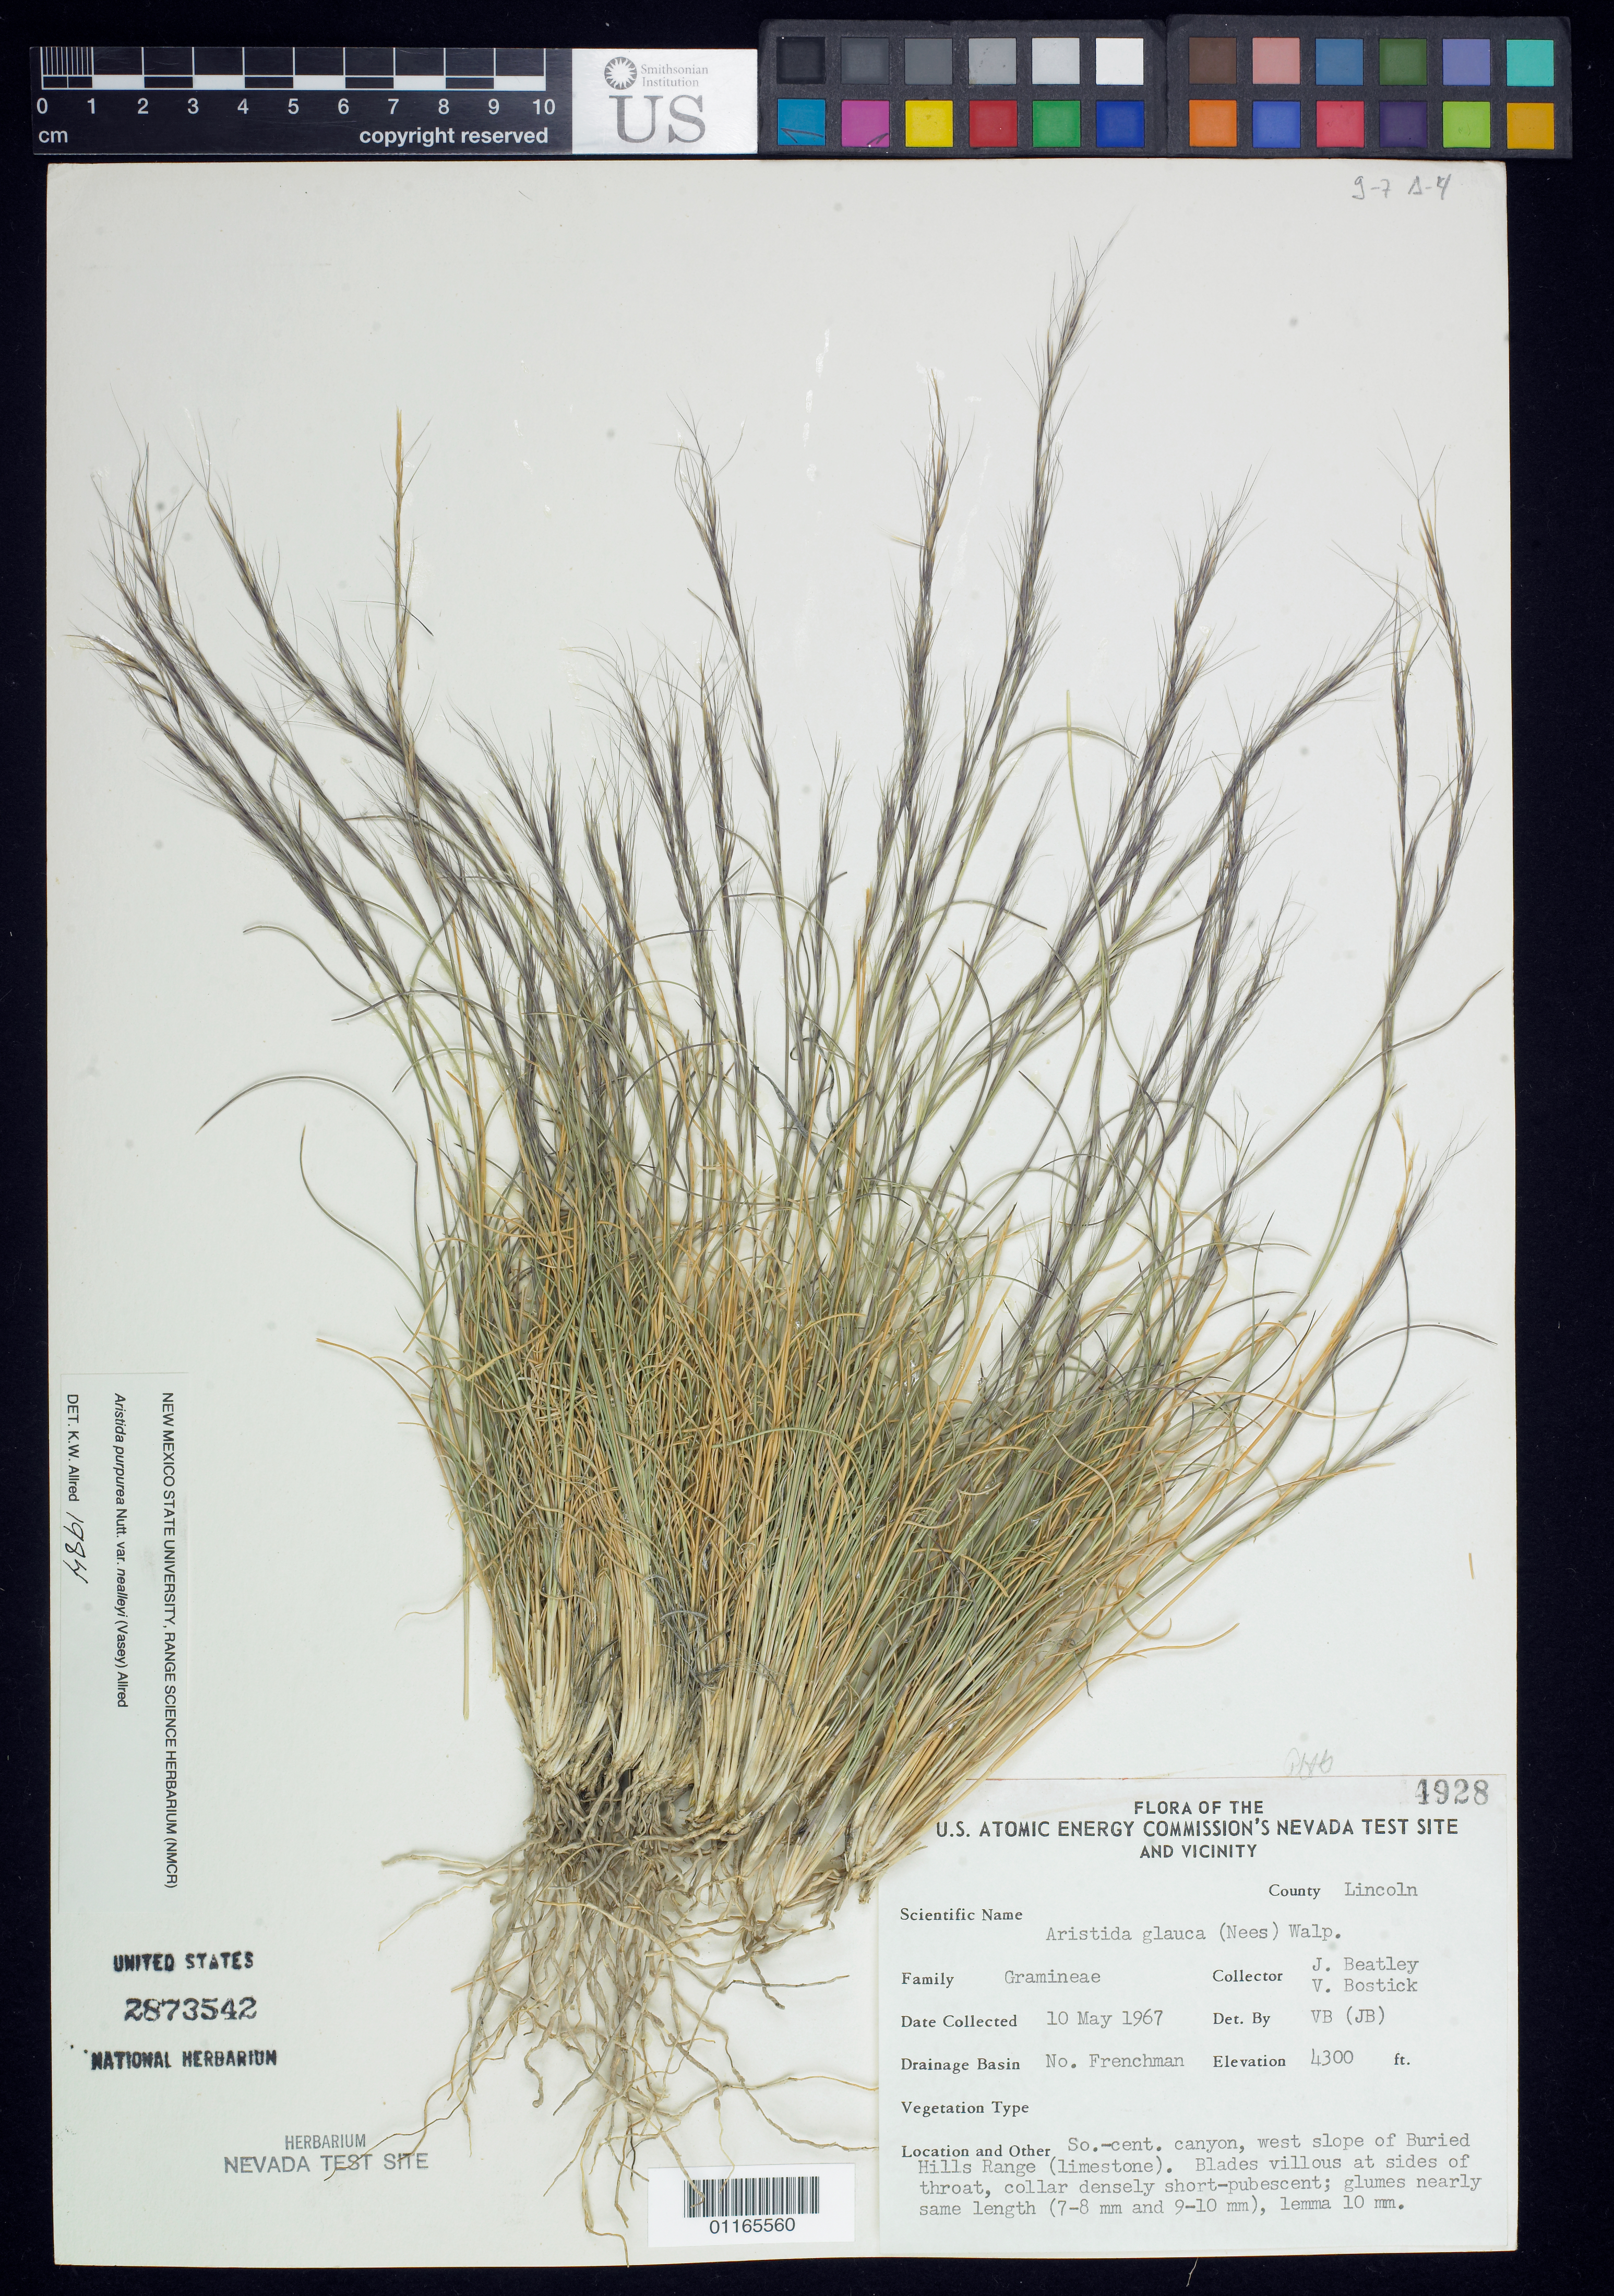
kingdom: Plantae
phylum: Tracheophyta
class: Liliopsida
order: Poales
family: Poaceae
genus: Aristida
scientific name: Aristida purpurea var. nealleyi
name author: (Vasey) Allred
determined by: Allred, Kelly W., Director & Curator (NMCR), New Mexico State University (UNITED STATES)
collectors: J. C. Beatley & V. Bostick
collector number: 4928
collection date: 1967-05-10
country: United States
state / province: Nevada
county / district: Lincoln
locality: Drainage Basin: No. Frenchman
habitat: Limestone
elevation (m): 1311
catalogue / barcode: US 2873542